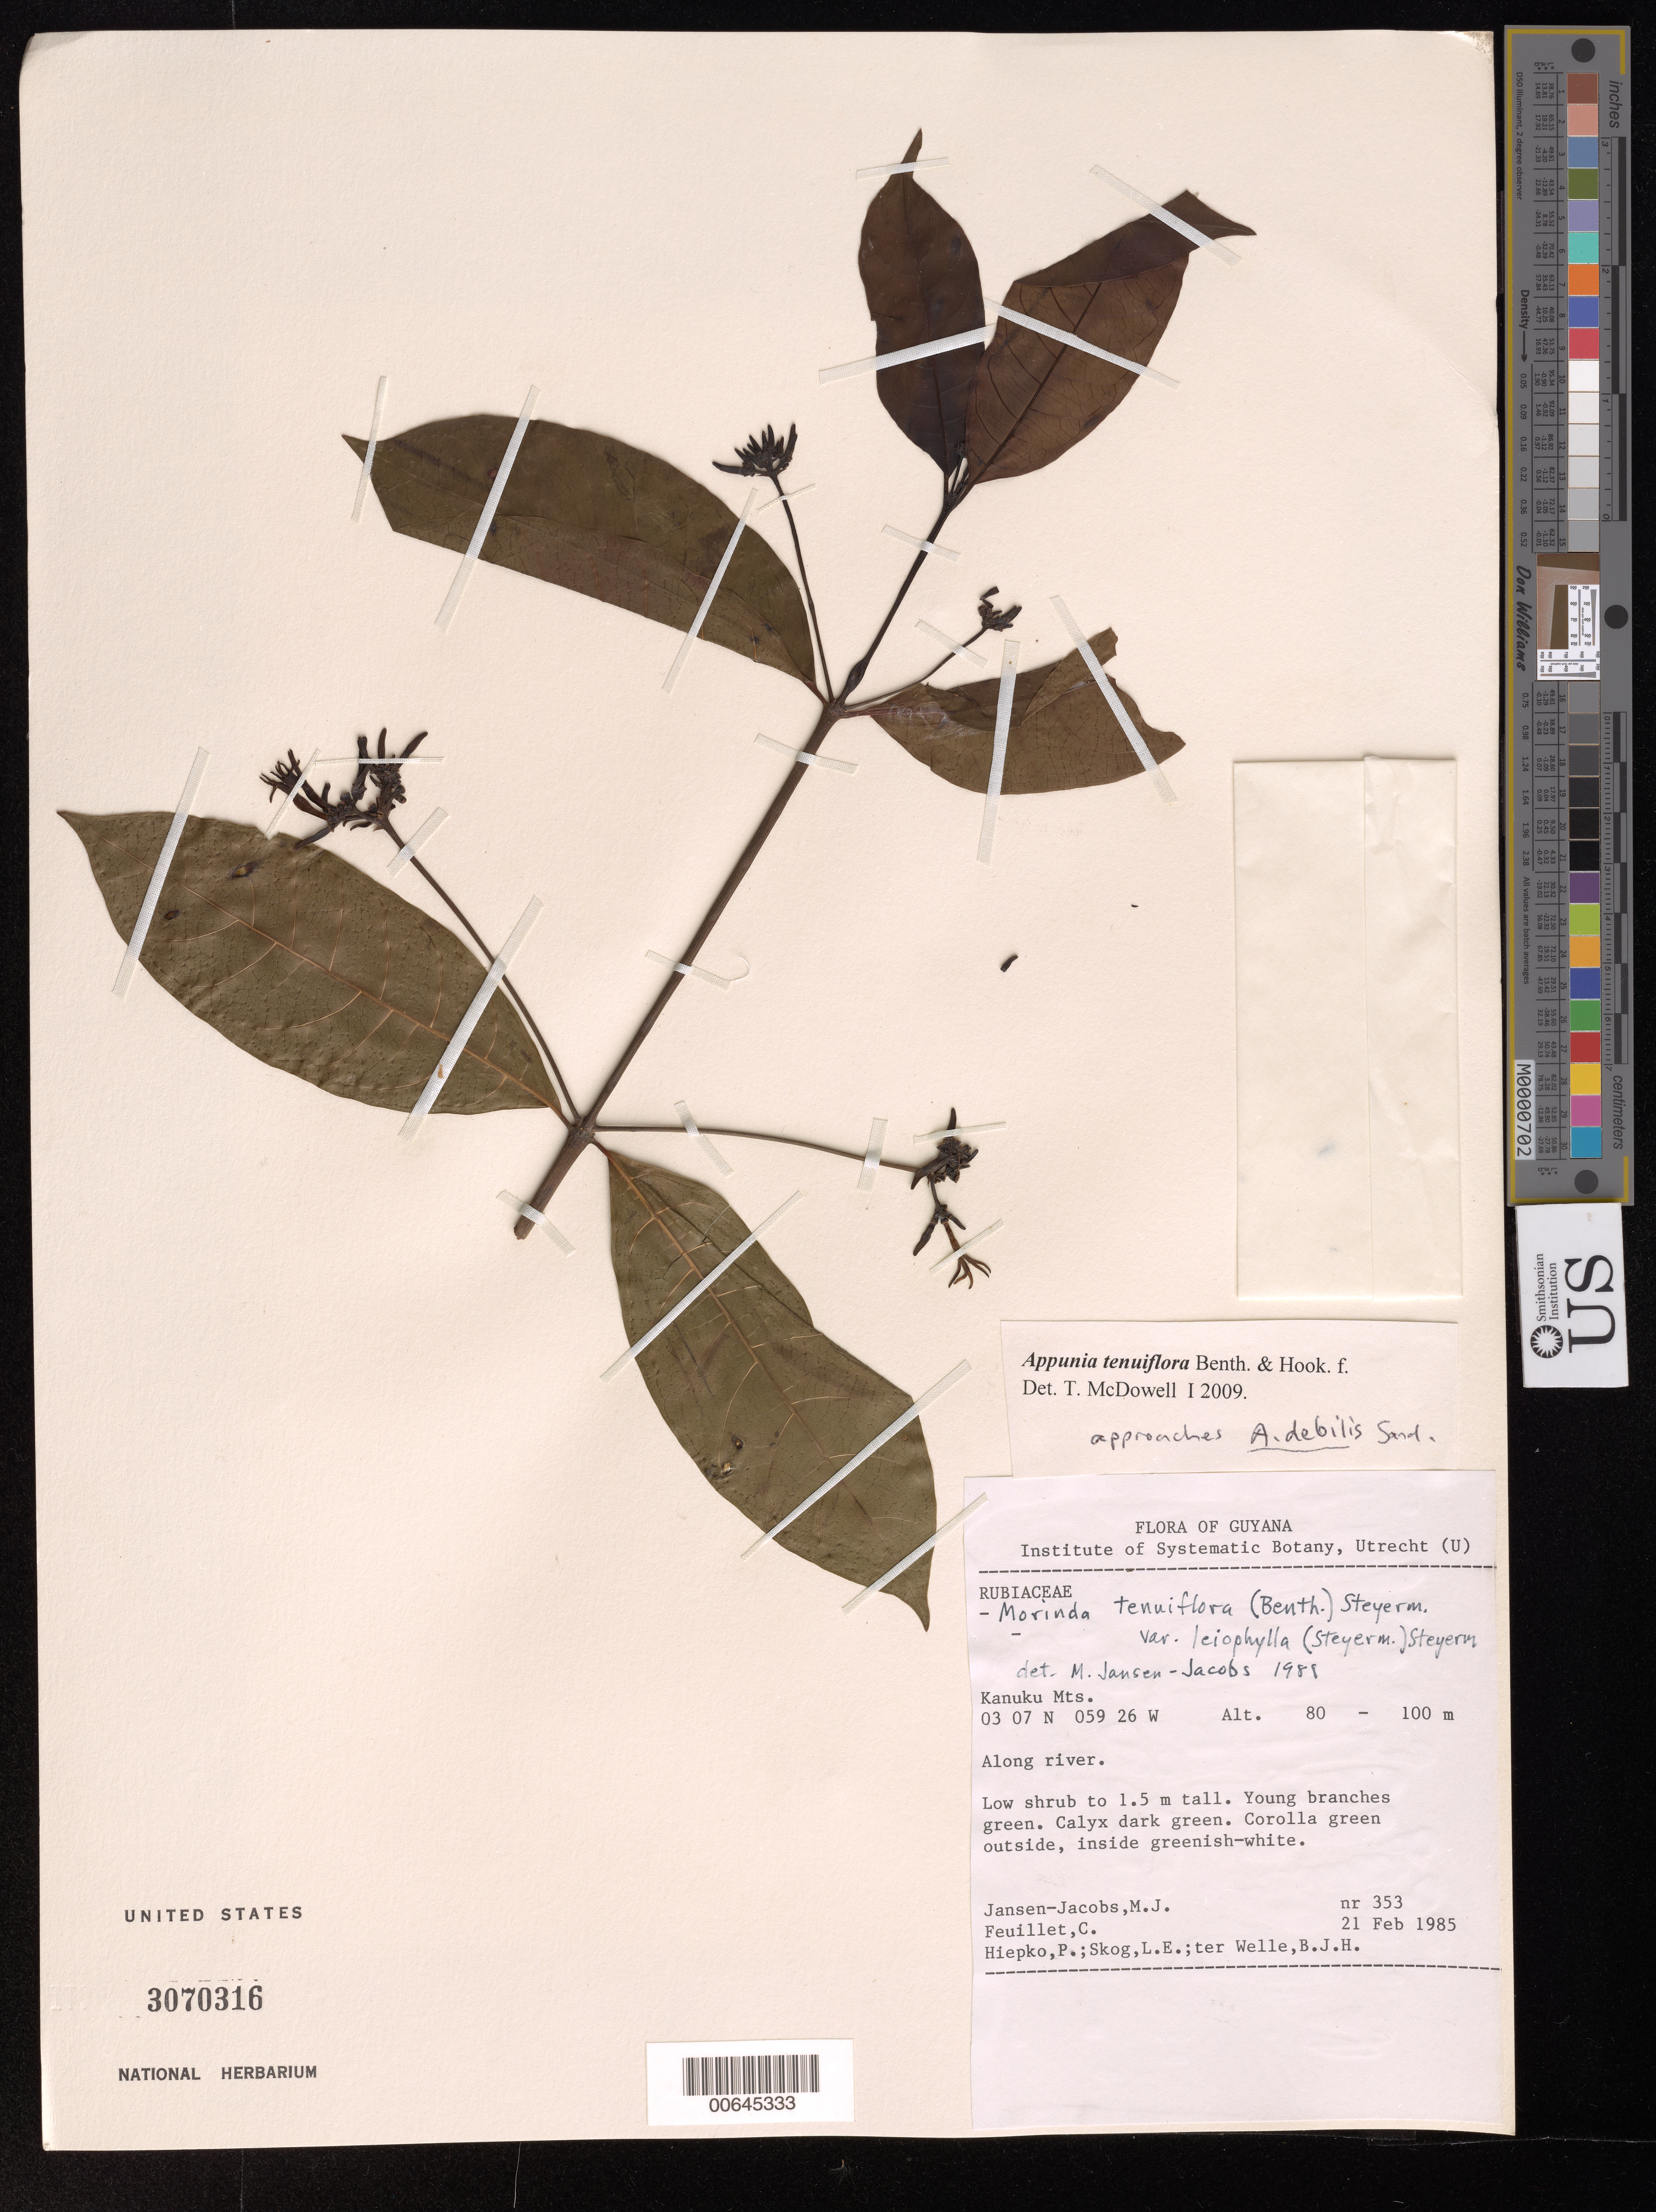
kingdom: Plantae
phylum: Tracheophyta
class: Magnoliopsida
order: Gentianales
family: Rubiaceae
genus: Appunia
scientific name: Appunia tenuiflora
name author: (Benth.) Hook. f. ex B.D. Jacks.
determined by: McDowell, T.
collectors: M. J. Jansen-Jacobs, C. Feuillet, P. H. Hiepko, L. E. Skog & B. Welle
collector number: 353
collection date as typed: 21-Feb-85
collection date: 1985-02-21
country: Guyana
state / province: U. Takutu-U. Essequibo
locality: Kanuku Mts., Rupununi R., Puwib R.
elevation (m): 80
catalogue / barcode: US 3070316